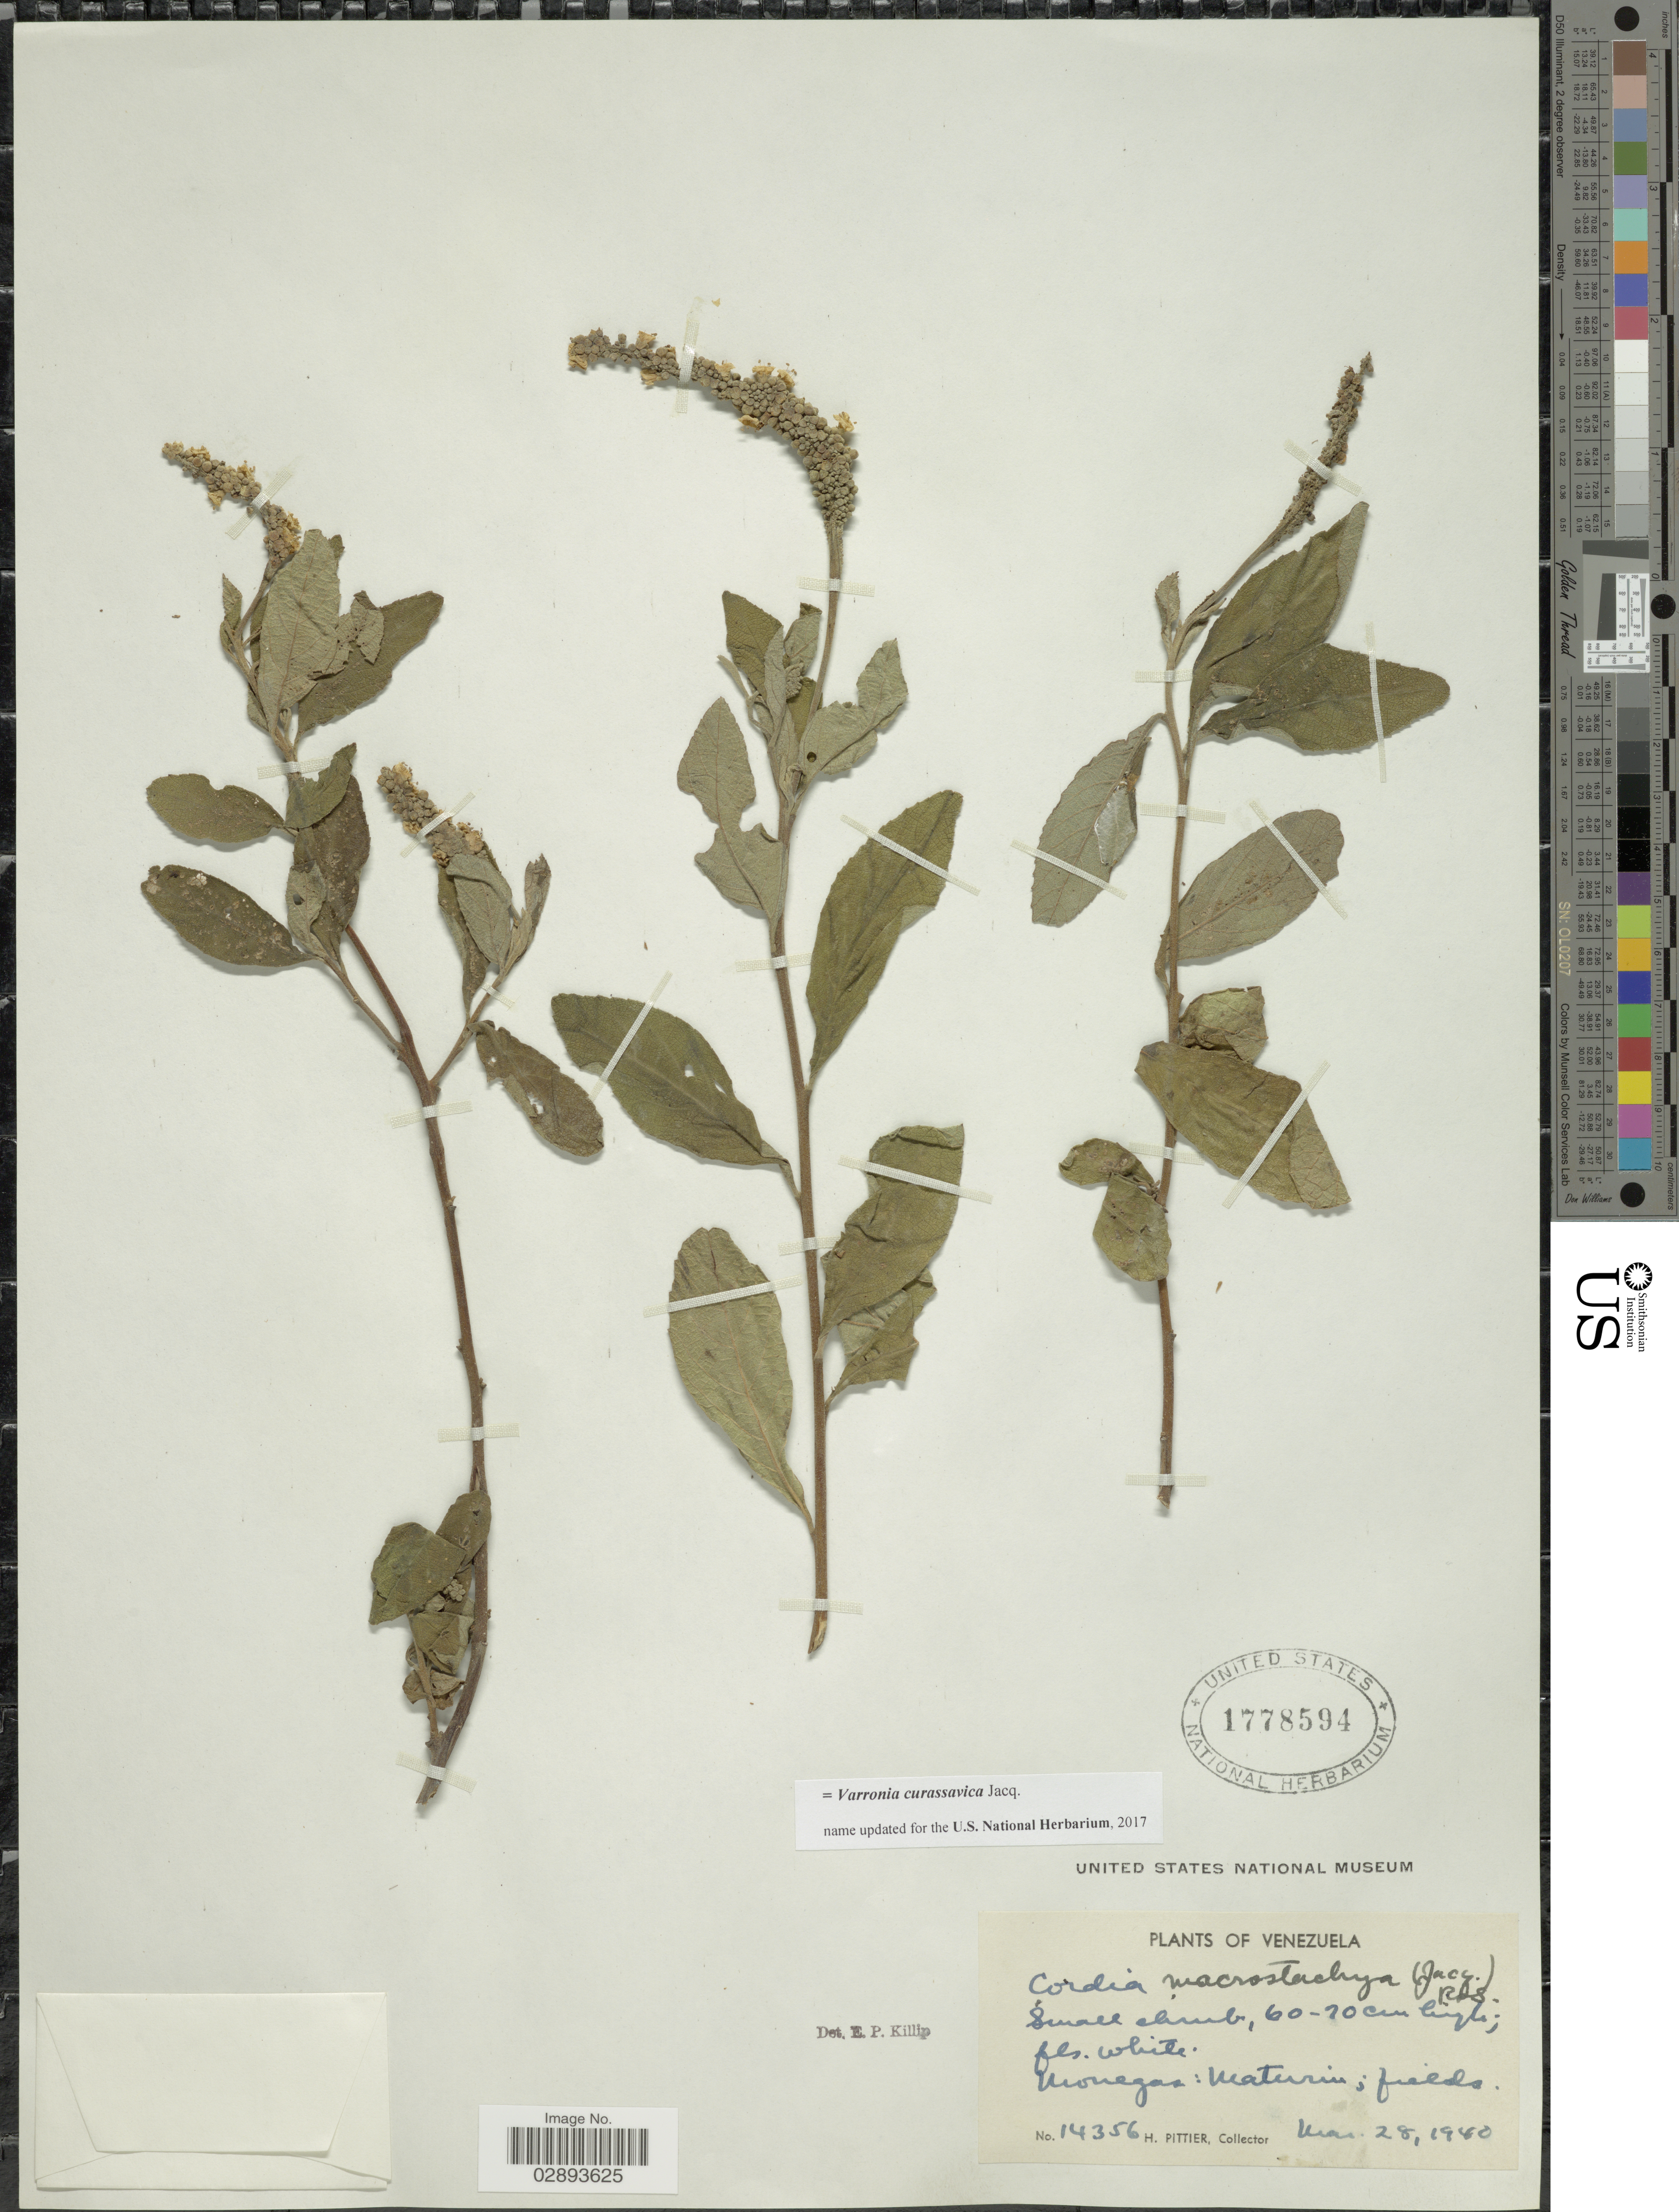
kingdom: Plantae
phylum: Tracheophyta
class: Magnoliopsida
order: Boraginales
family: Cordiaceae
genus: Varronia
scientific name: Varronia curassavica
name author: Jacq.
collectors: H. F. Pittier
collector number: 14356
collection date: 1940-03-28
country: Venezuela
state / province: Monagas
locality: Maturin.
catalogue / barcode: US 1778594